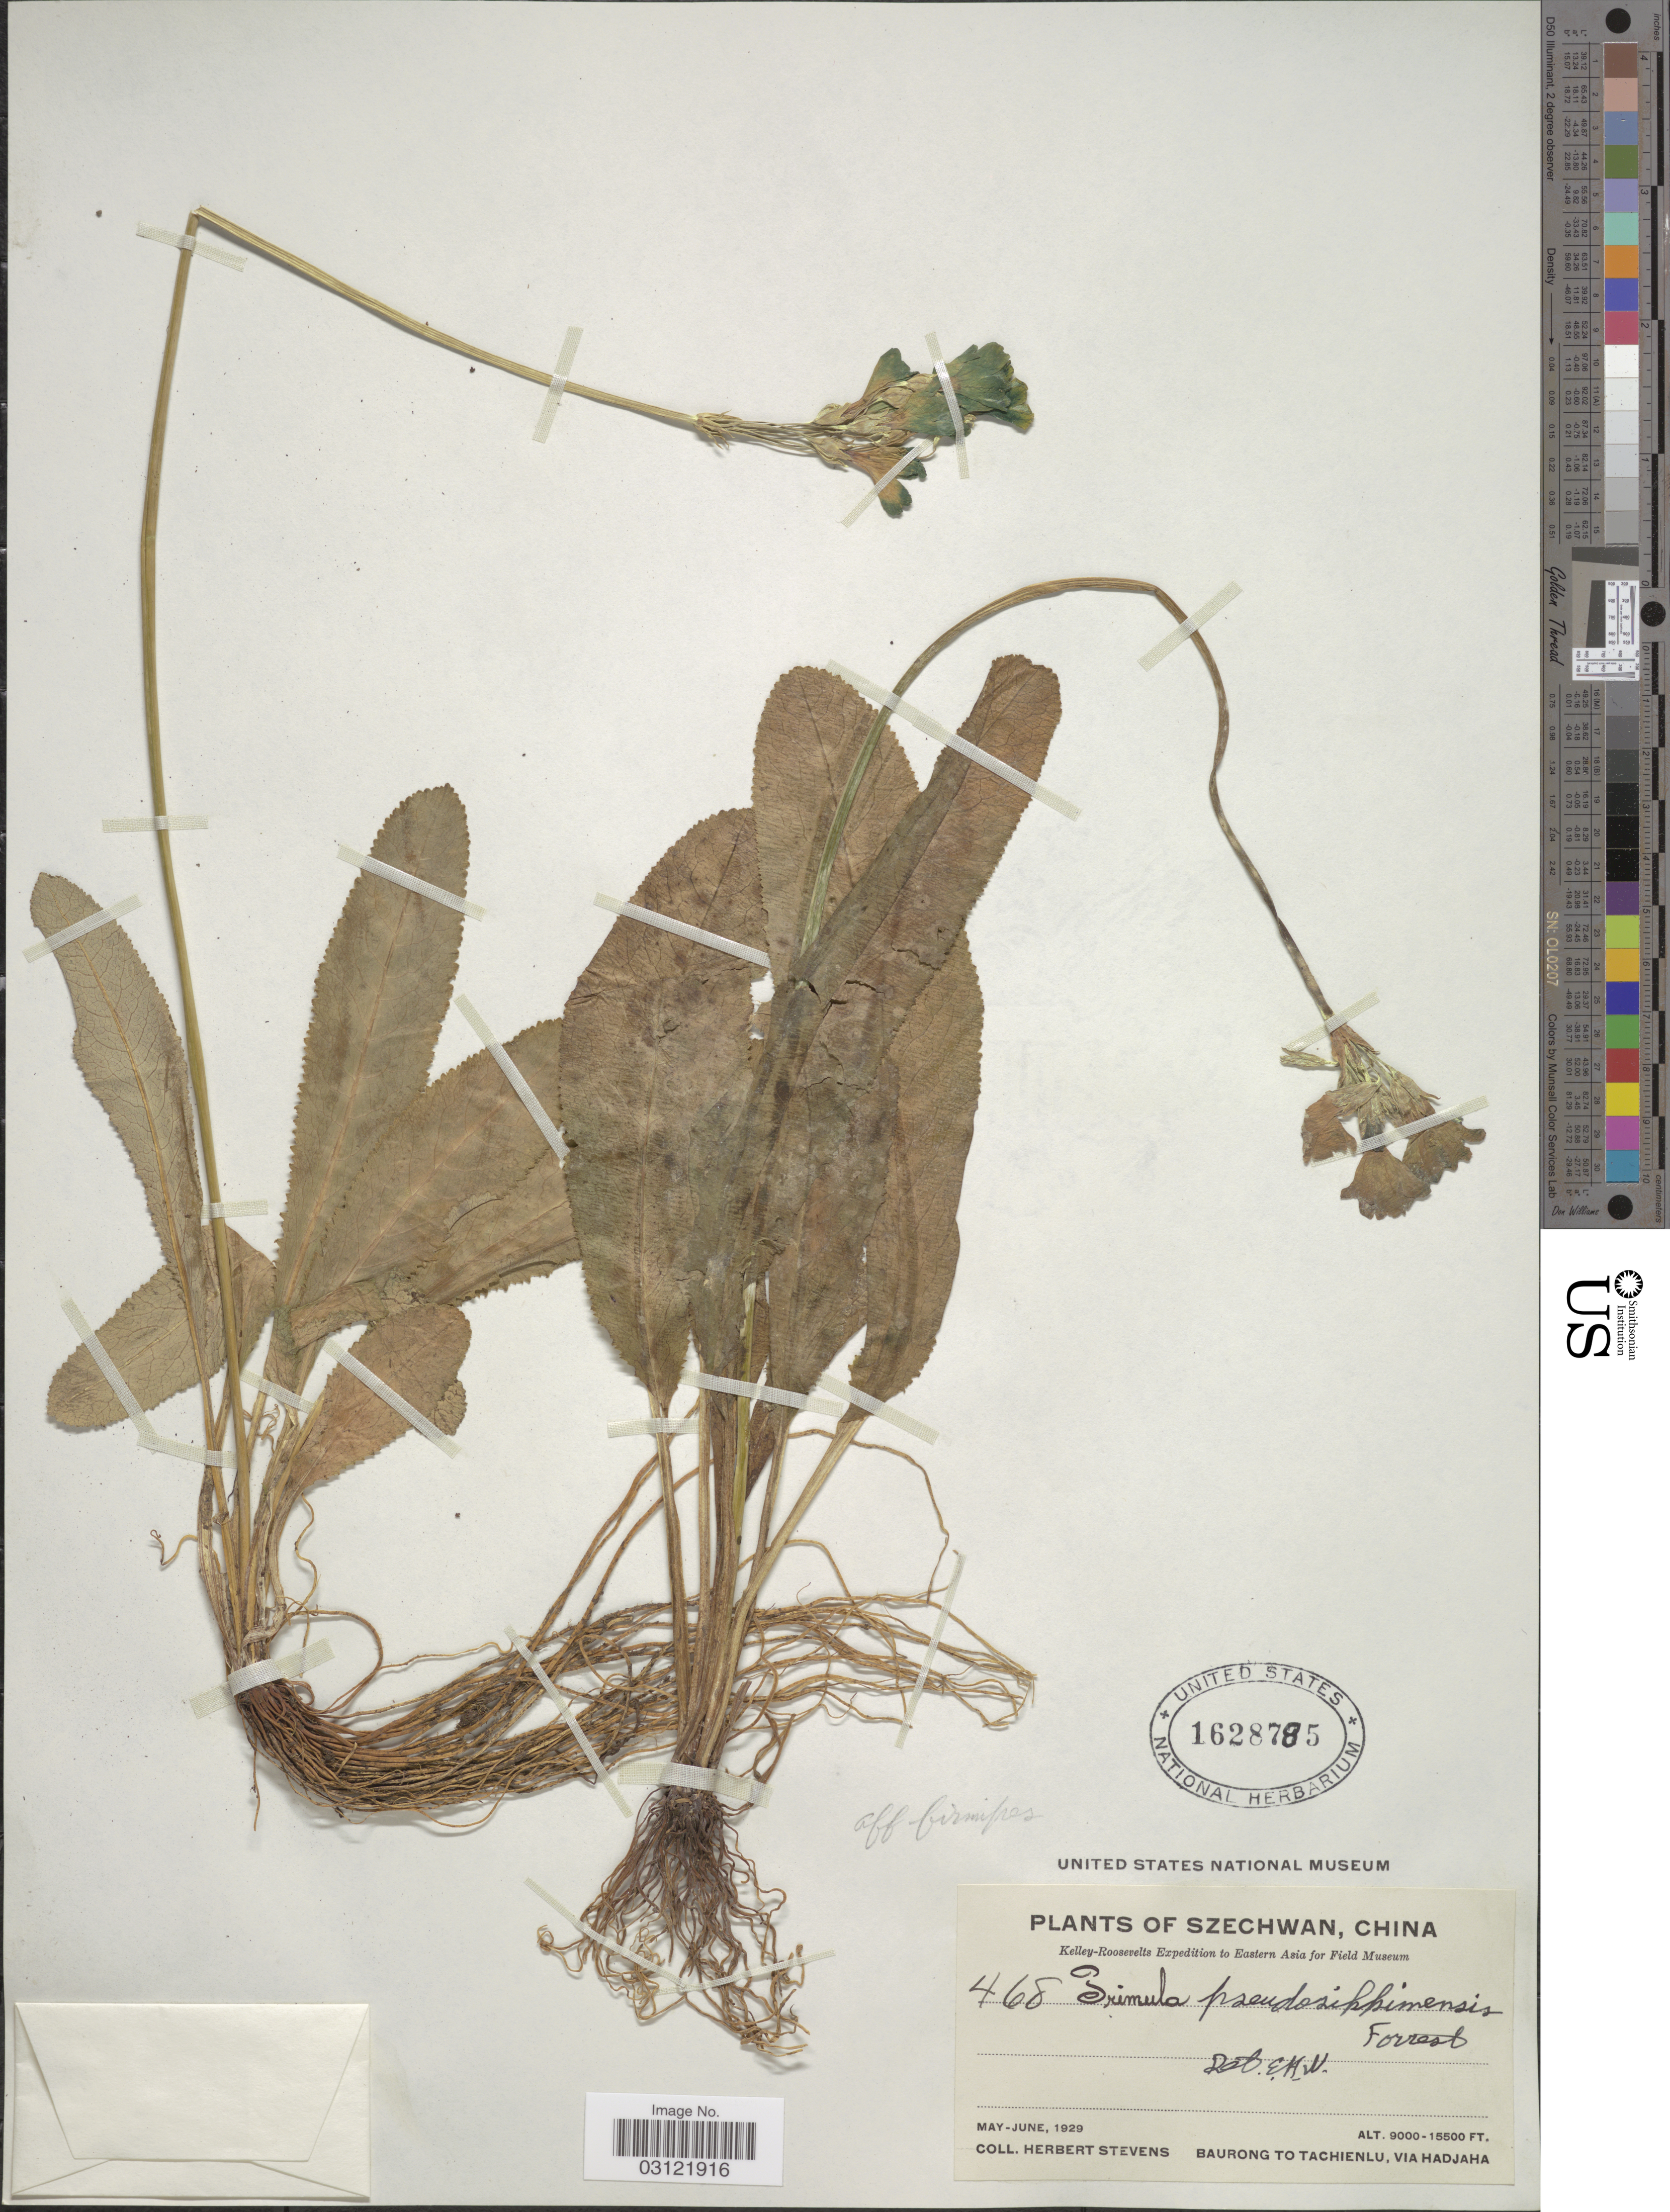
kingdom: Plantae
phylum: Tracheophyta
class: Magnoliopsida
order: Ericales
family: Primulaceae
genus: Primula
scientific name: Primula pseudosikkimensis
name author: Forrest ex Diels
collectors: H. Stevens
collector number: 468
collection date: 1929-05/1929-06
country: China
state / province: Sichuan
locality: Szechwan. Baurong to Tachienlu, via Hadjaha.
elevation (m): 2743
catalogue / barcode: US 1628785